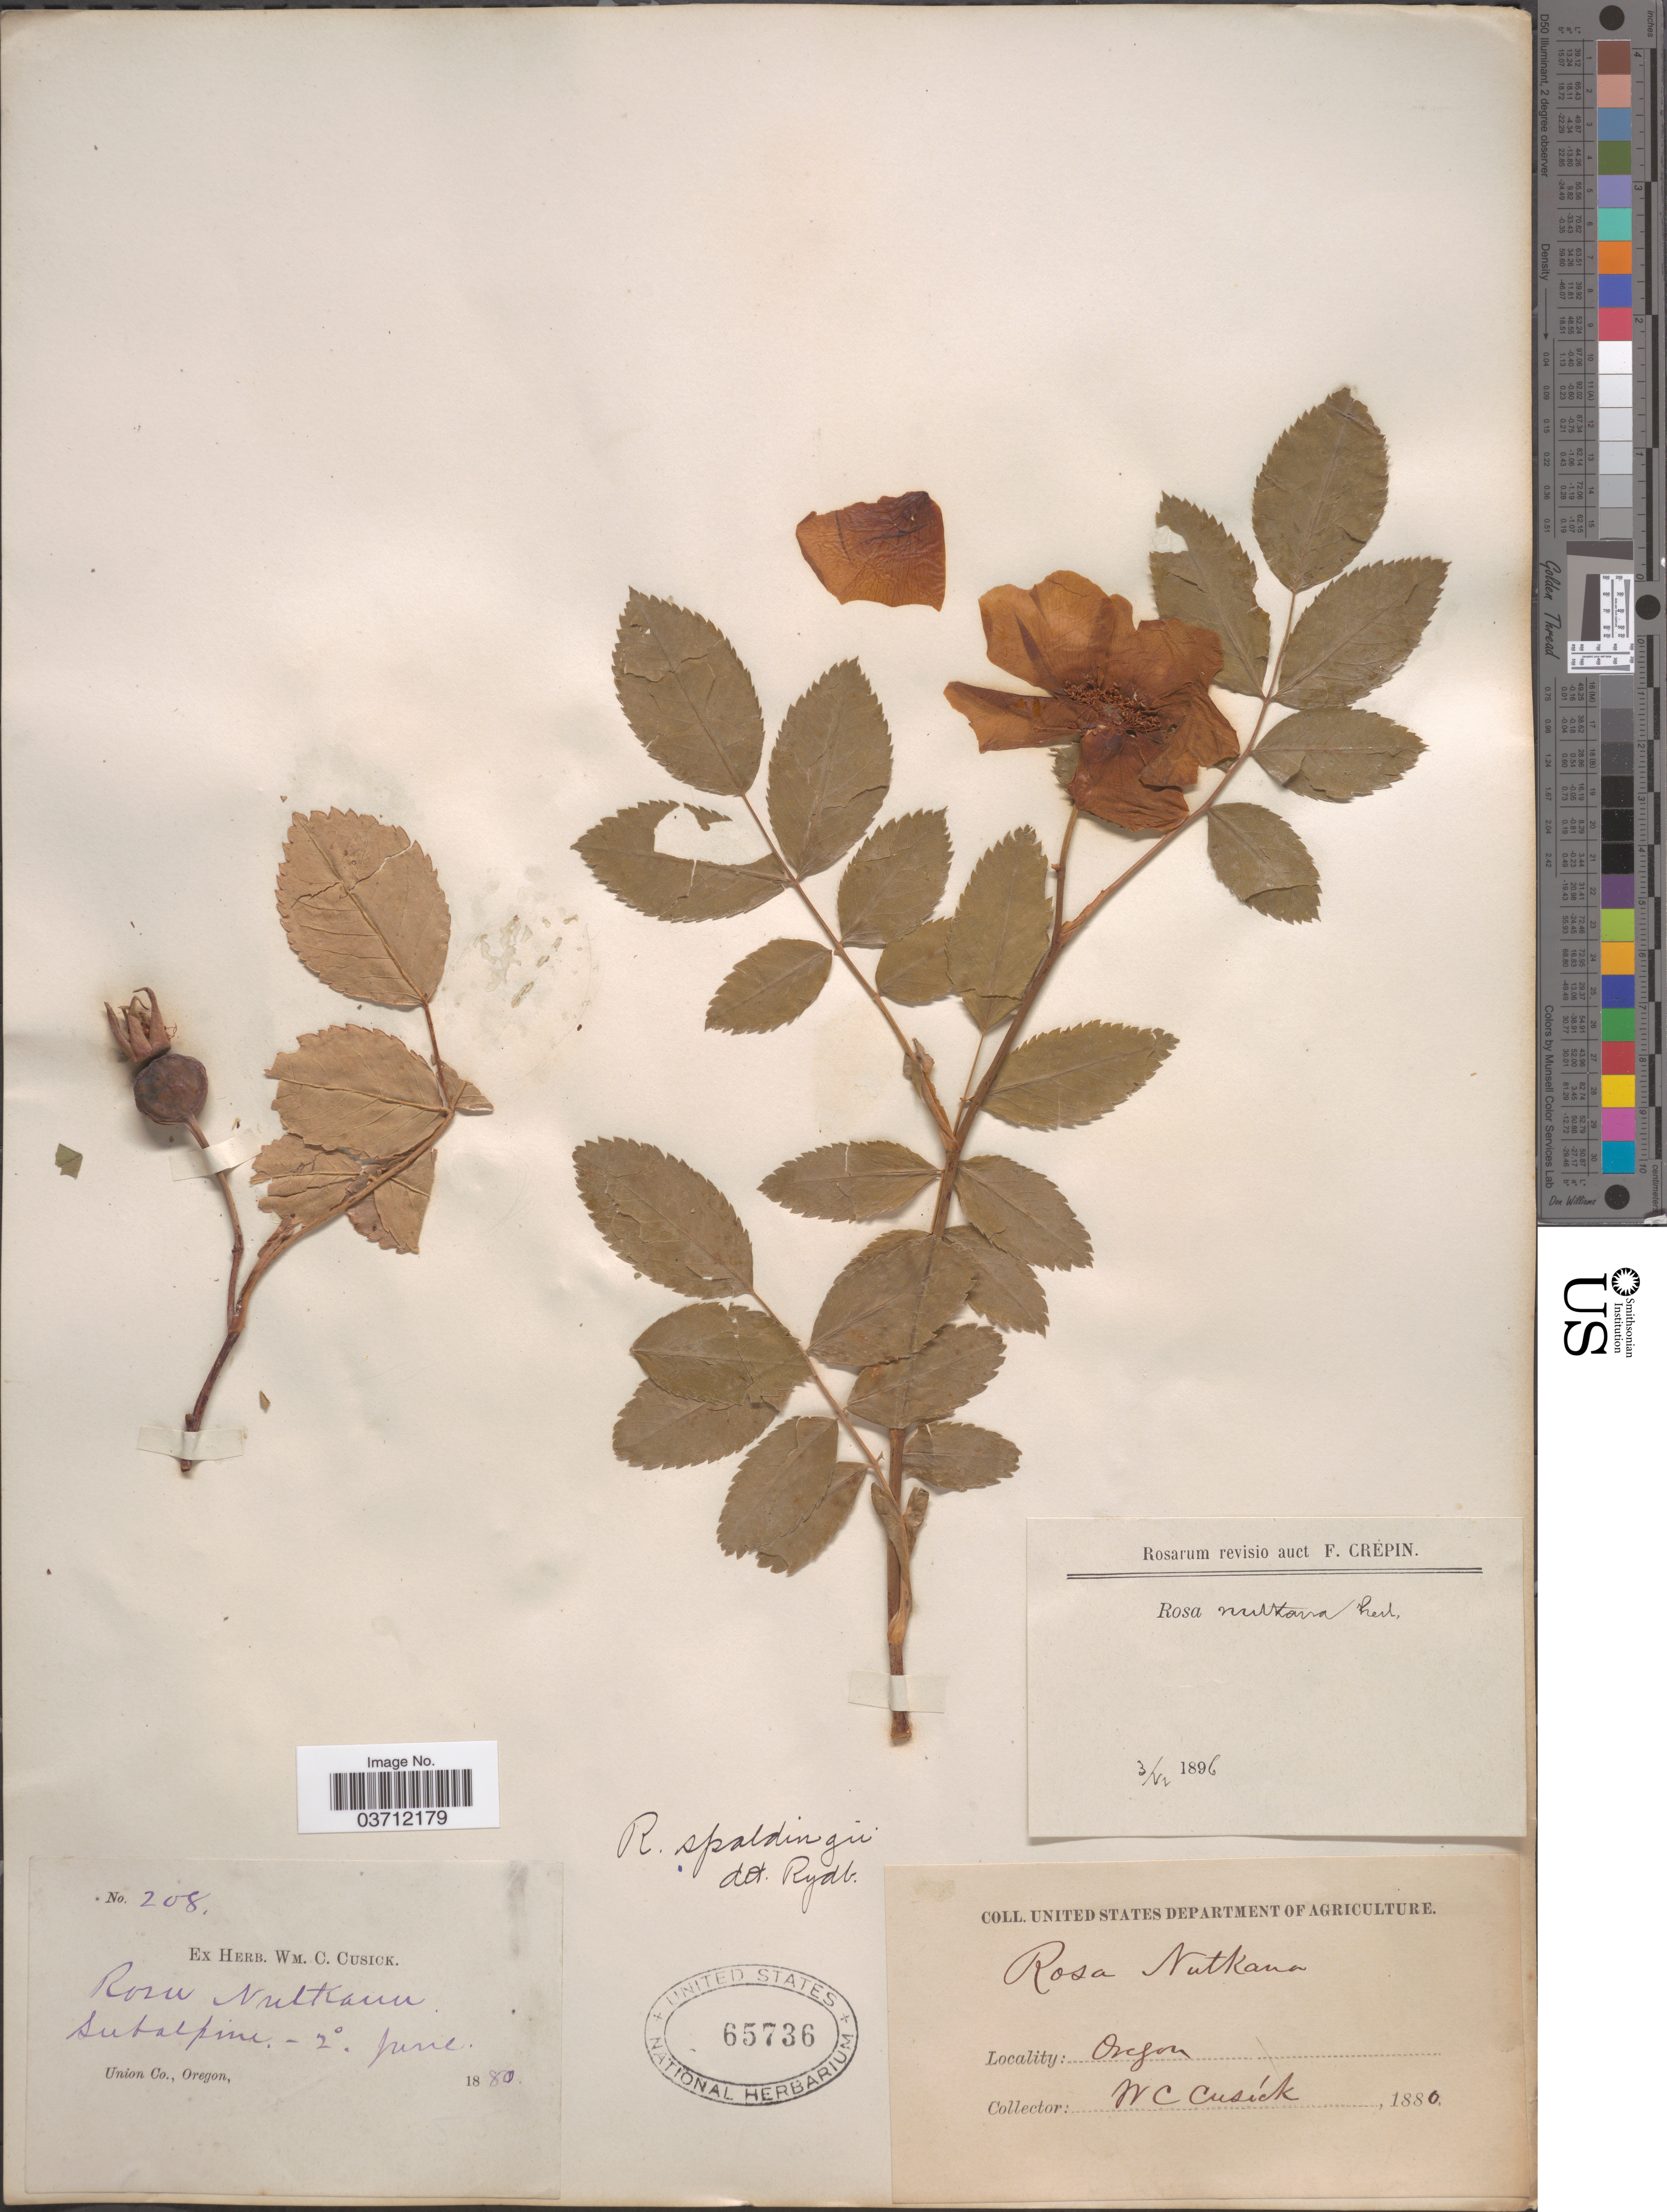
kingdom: Plantae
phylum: Tracheophyta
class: Magnoliopsida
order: Rosales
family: Rosaceae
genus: Rosa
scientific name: Rosa spaldingii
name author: Crép. ex Rydb.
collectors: W. C. Cusick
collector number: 208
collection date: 1880-06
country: United States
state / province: Oregon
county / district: Union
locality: Subalpine - 2º. Union Co.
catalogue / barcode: US 65736